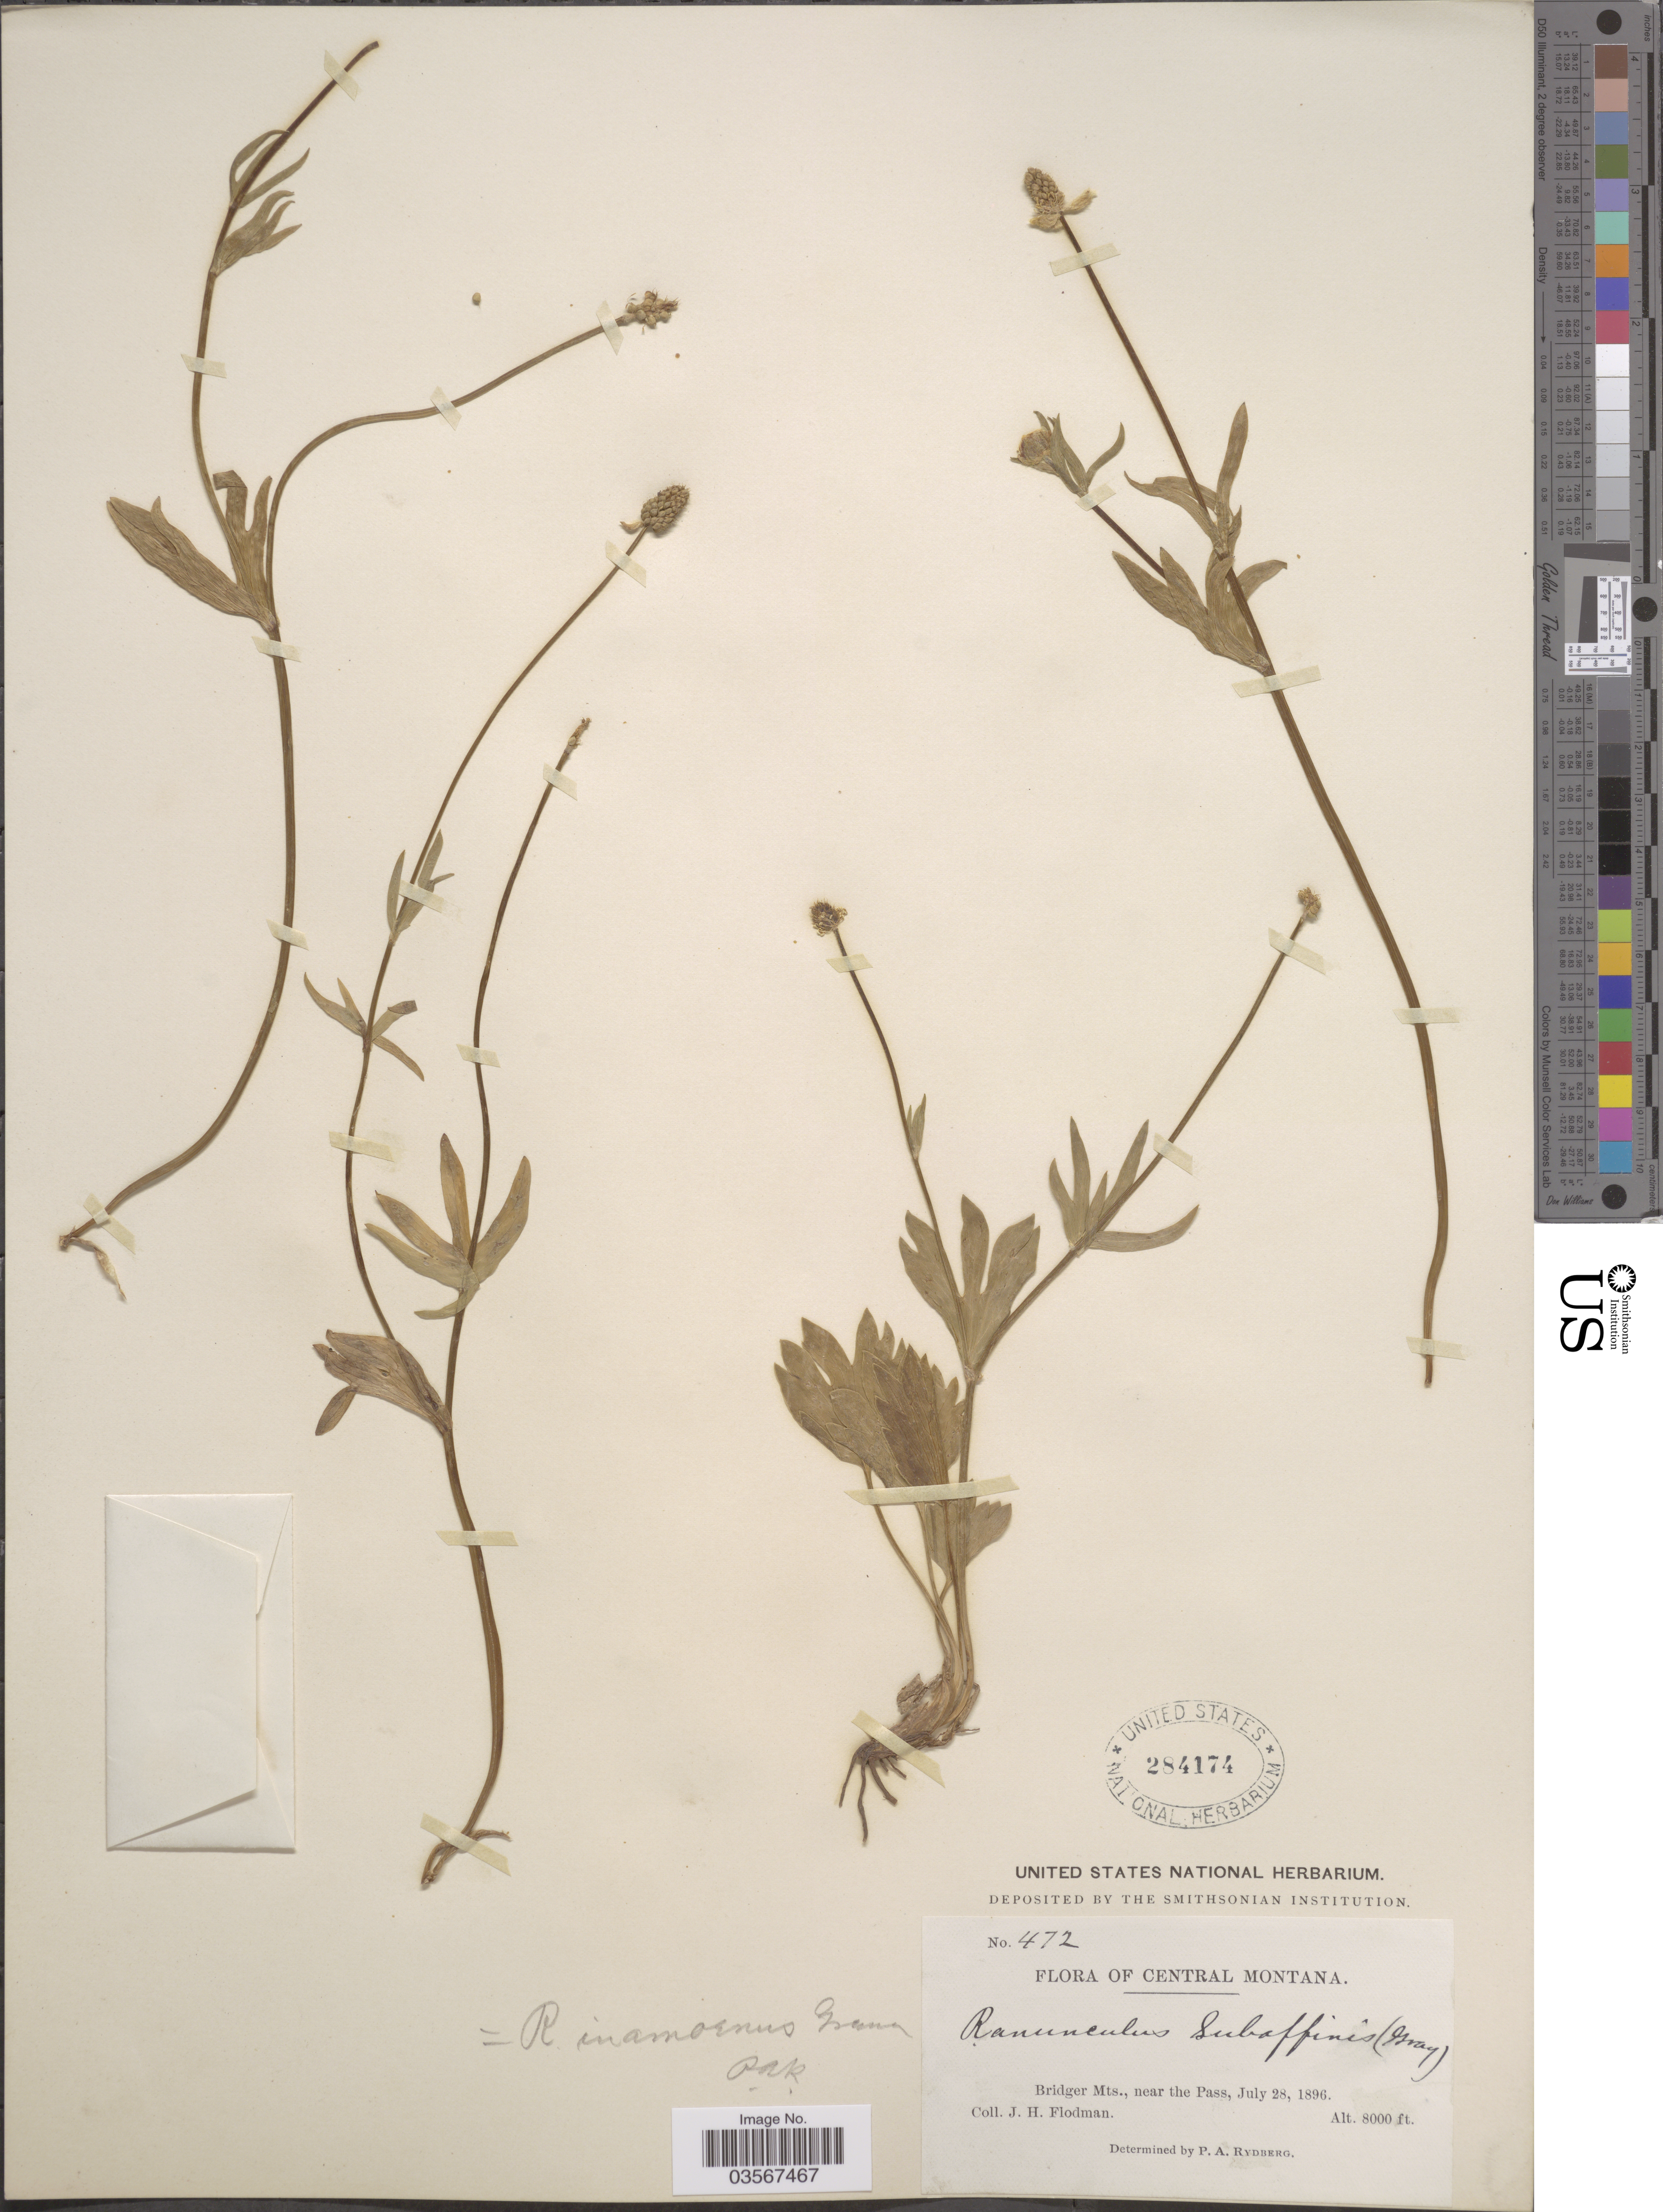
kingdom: Plantae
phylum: Tracheophyta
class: Magnoliopsida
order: Ranunculales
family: Ranunculaceae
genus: Ranunculus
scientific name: Ranunculus inamoenus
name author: Greene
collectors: J. Flodman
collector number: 472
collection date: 1896-07-28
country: United States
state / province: Montana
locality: Central Montana. Bridger Mts., near the Pass.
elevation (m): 2438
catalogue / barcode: US 284174